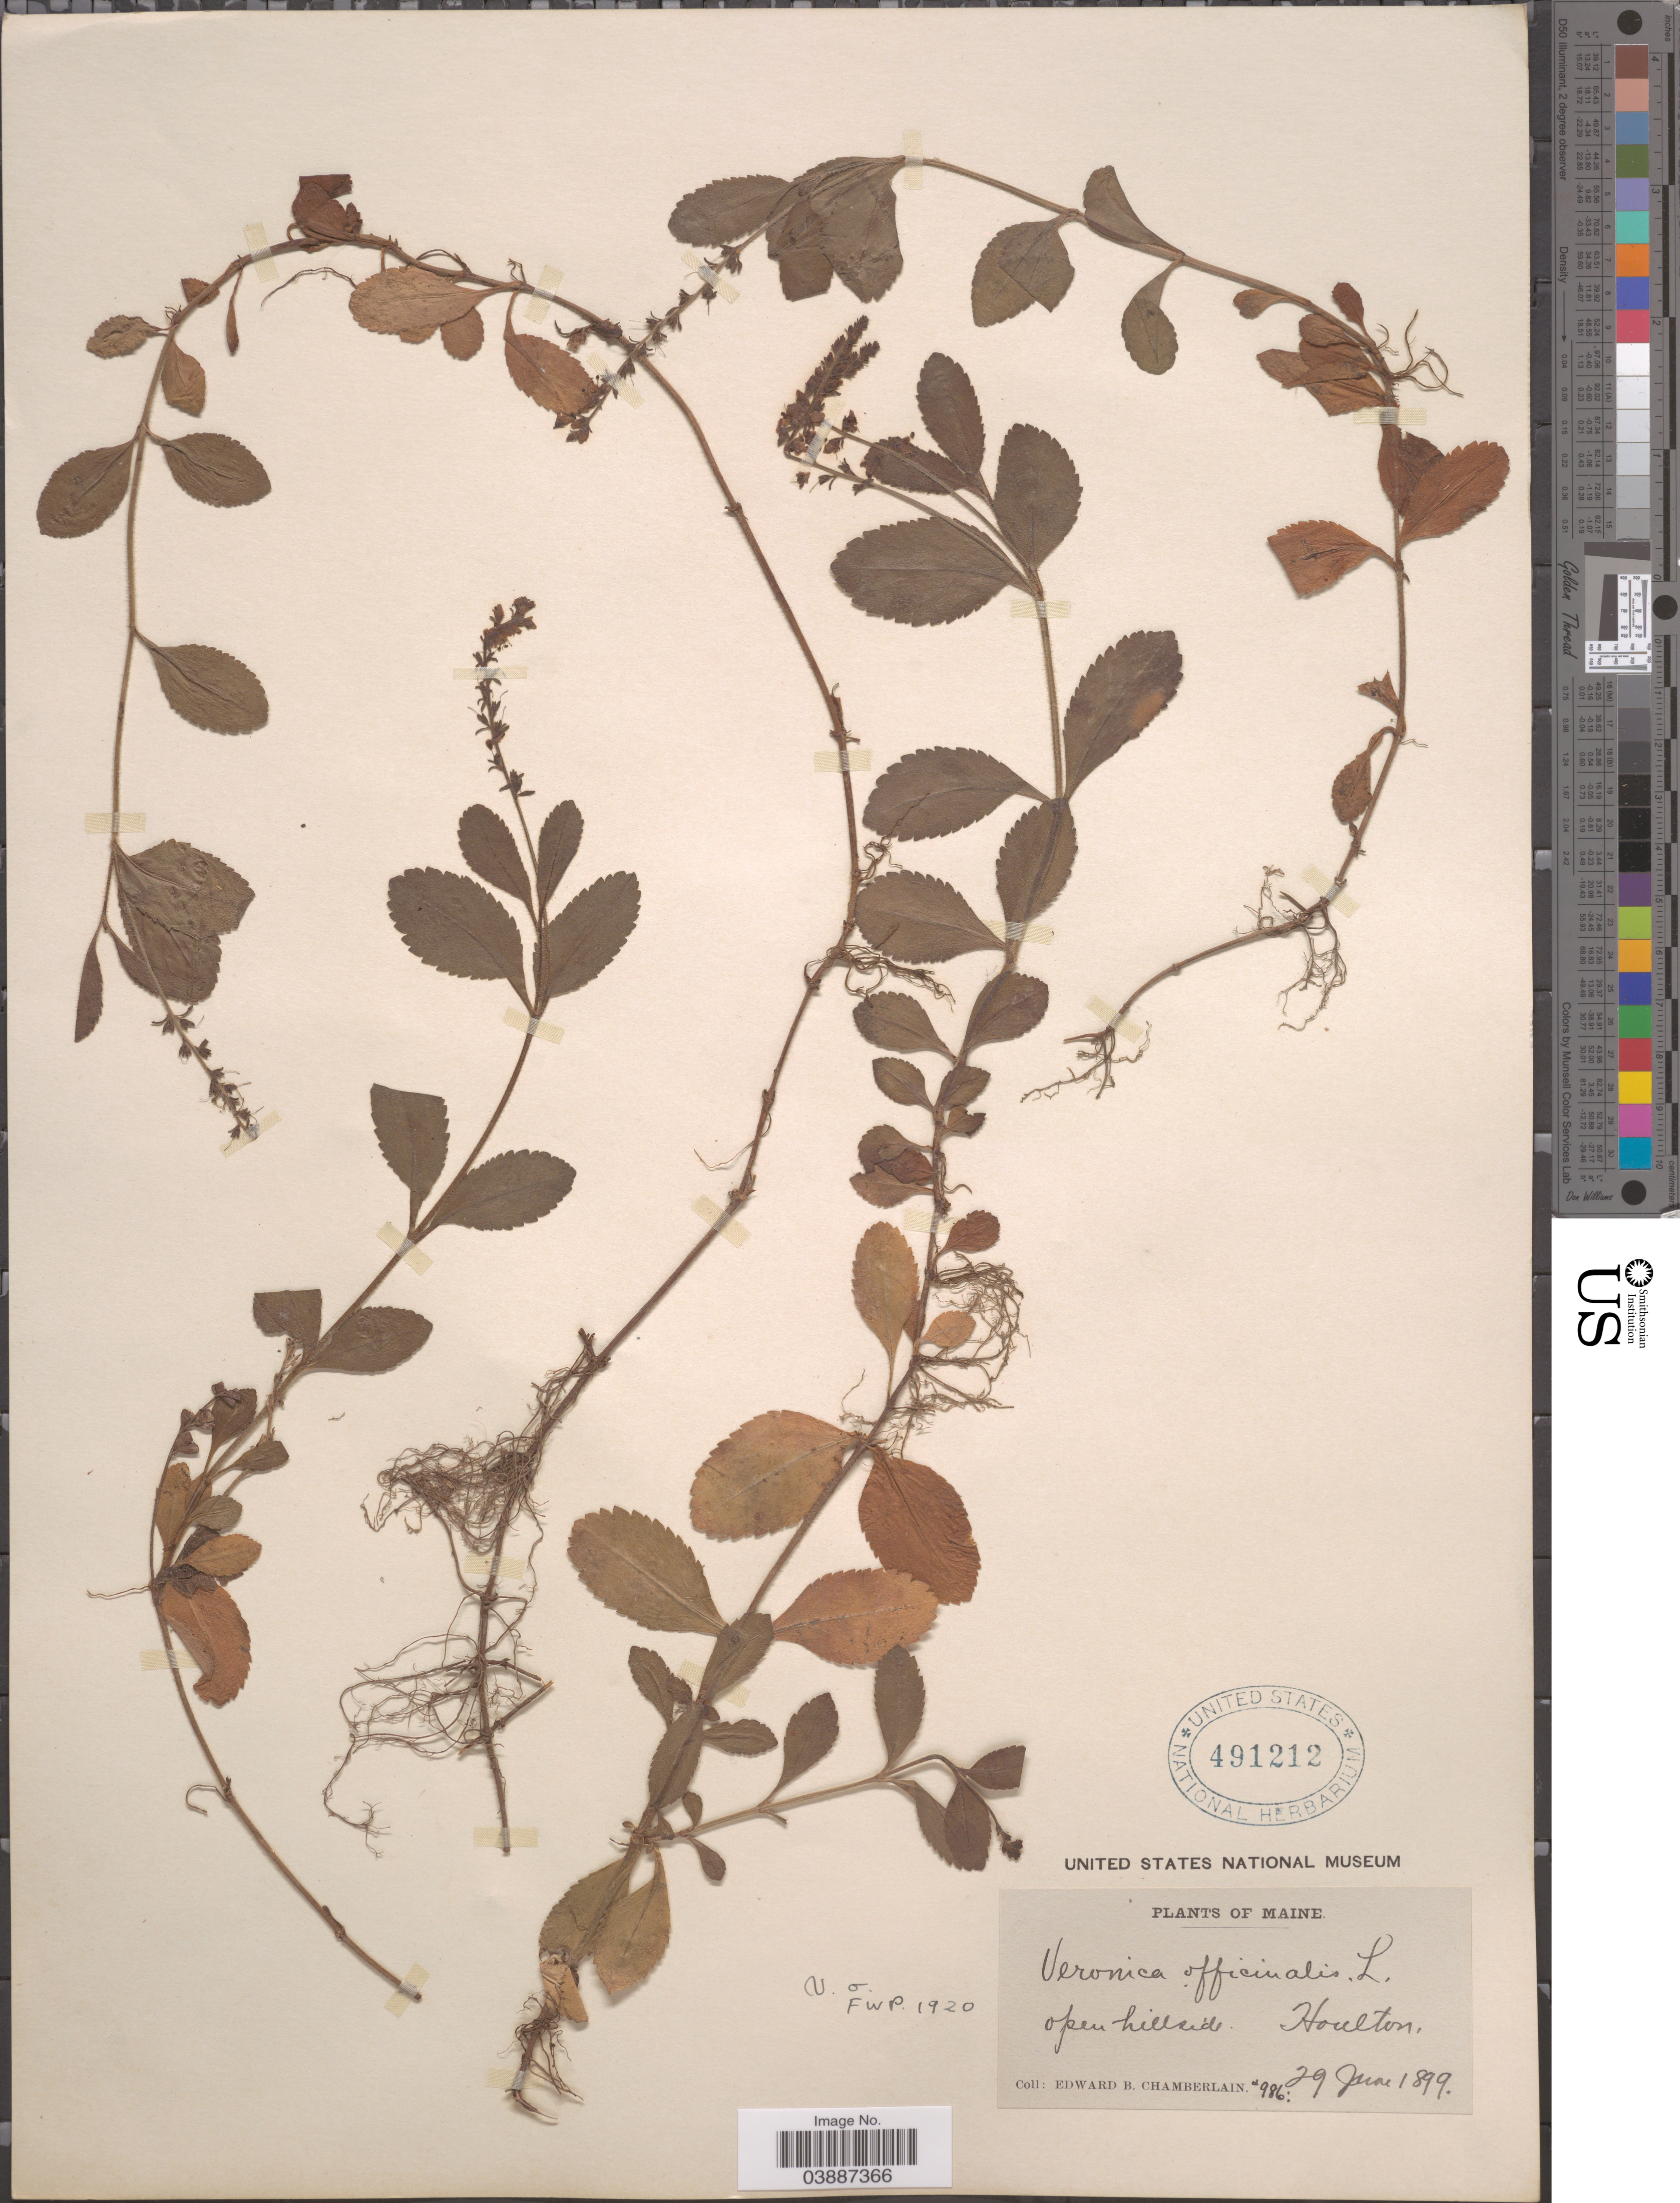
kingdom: Plantae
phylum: Tracheophyta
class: Magnoliopsida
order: Lamiales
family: Plantaginaceae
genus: Veronica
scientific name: Veronica officinalis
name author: L.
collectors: E. Chamberlain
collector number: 986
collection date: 1899-06-29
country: United States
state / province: Maine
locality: Houlton.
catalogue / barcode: US 491212